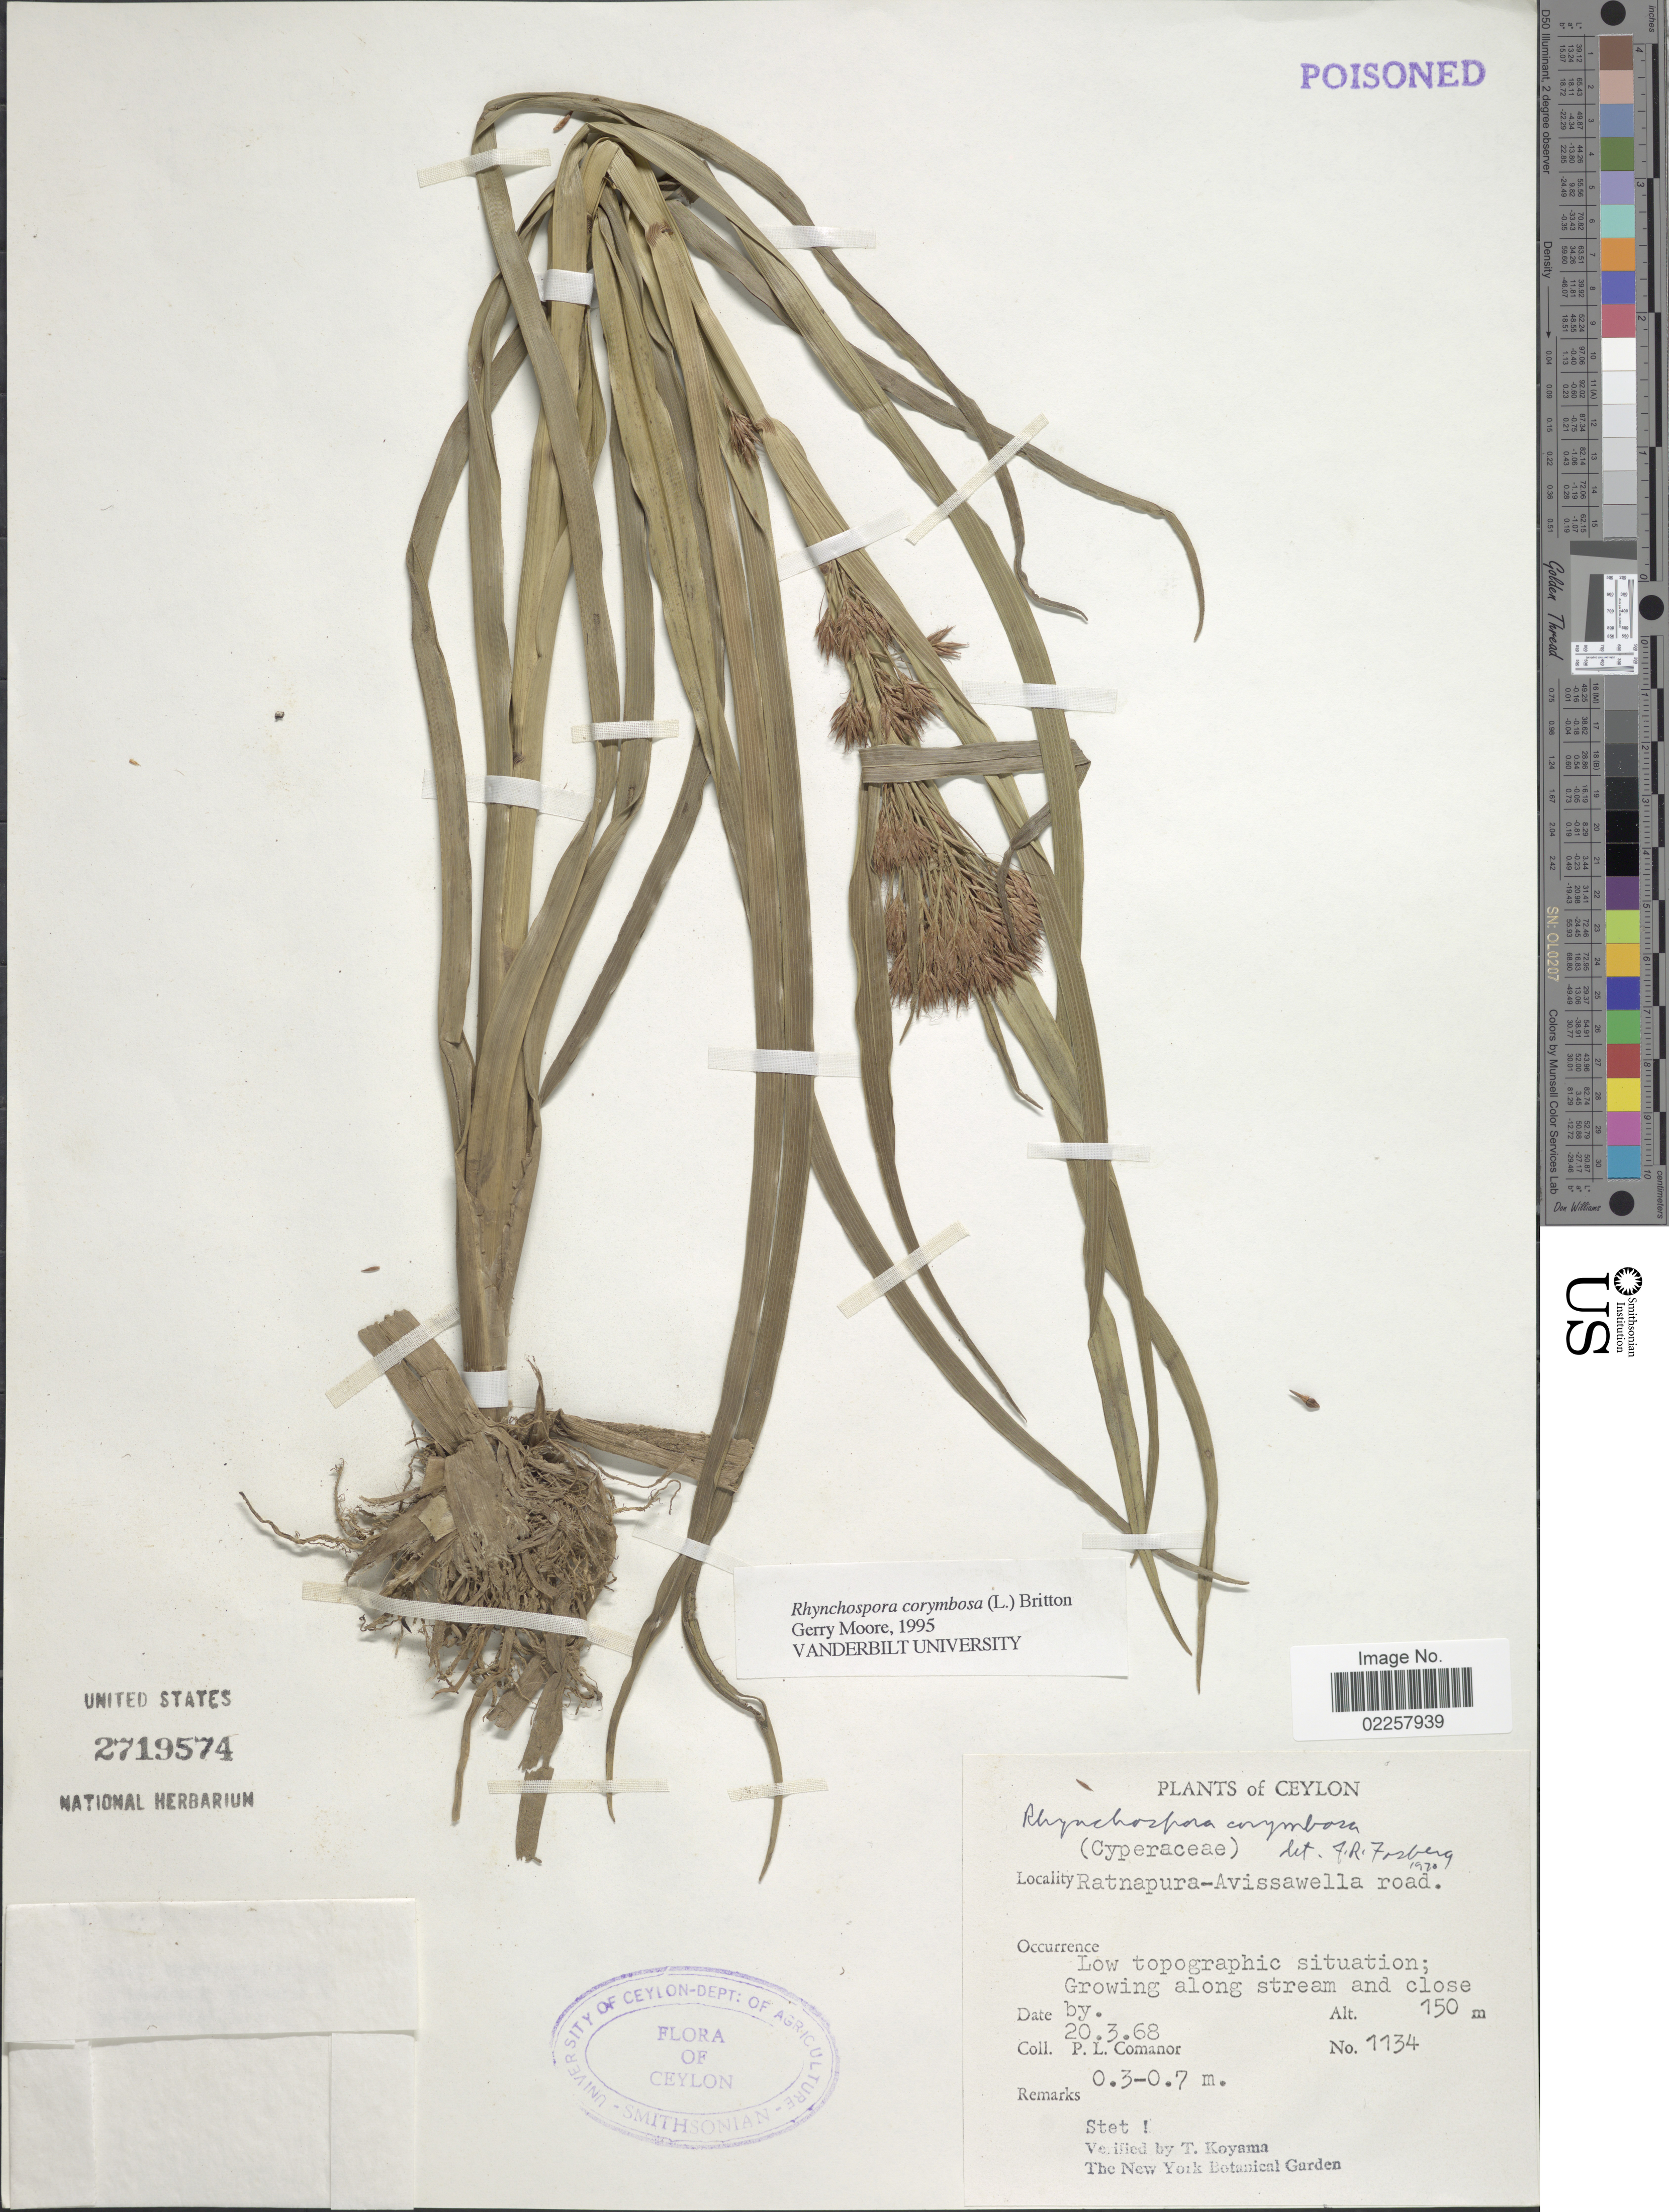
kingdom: Plantae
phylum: Tracheophyta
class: Liliopsida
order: Poales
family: Cyperaceae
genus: Rhynchospora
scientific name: Rhynchospora corymbosa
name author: (L.) Britton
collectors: P. Comanor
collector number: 1134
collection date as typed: Transcribed d/m/y: 20/3/68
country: Sri Lanka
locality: Ceylon, Ratnapura-Avissawella road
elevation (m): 150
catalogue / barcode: US 2719574